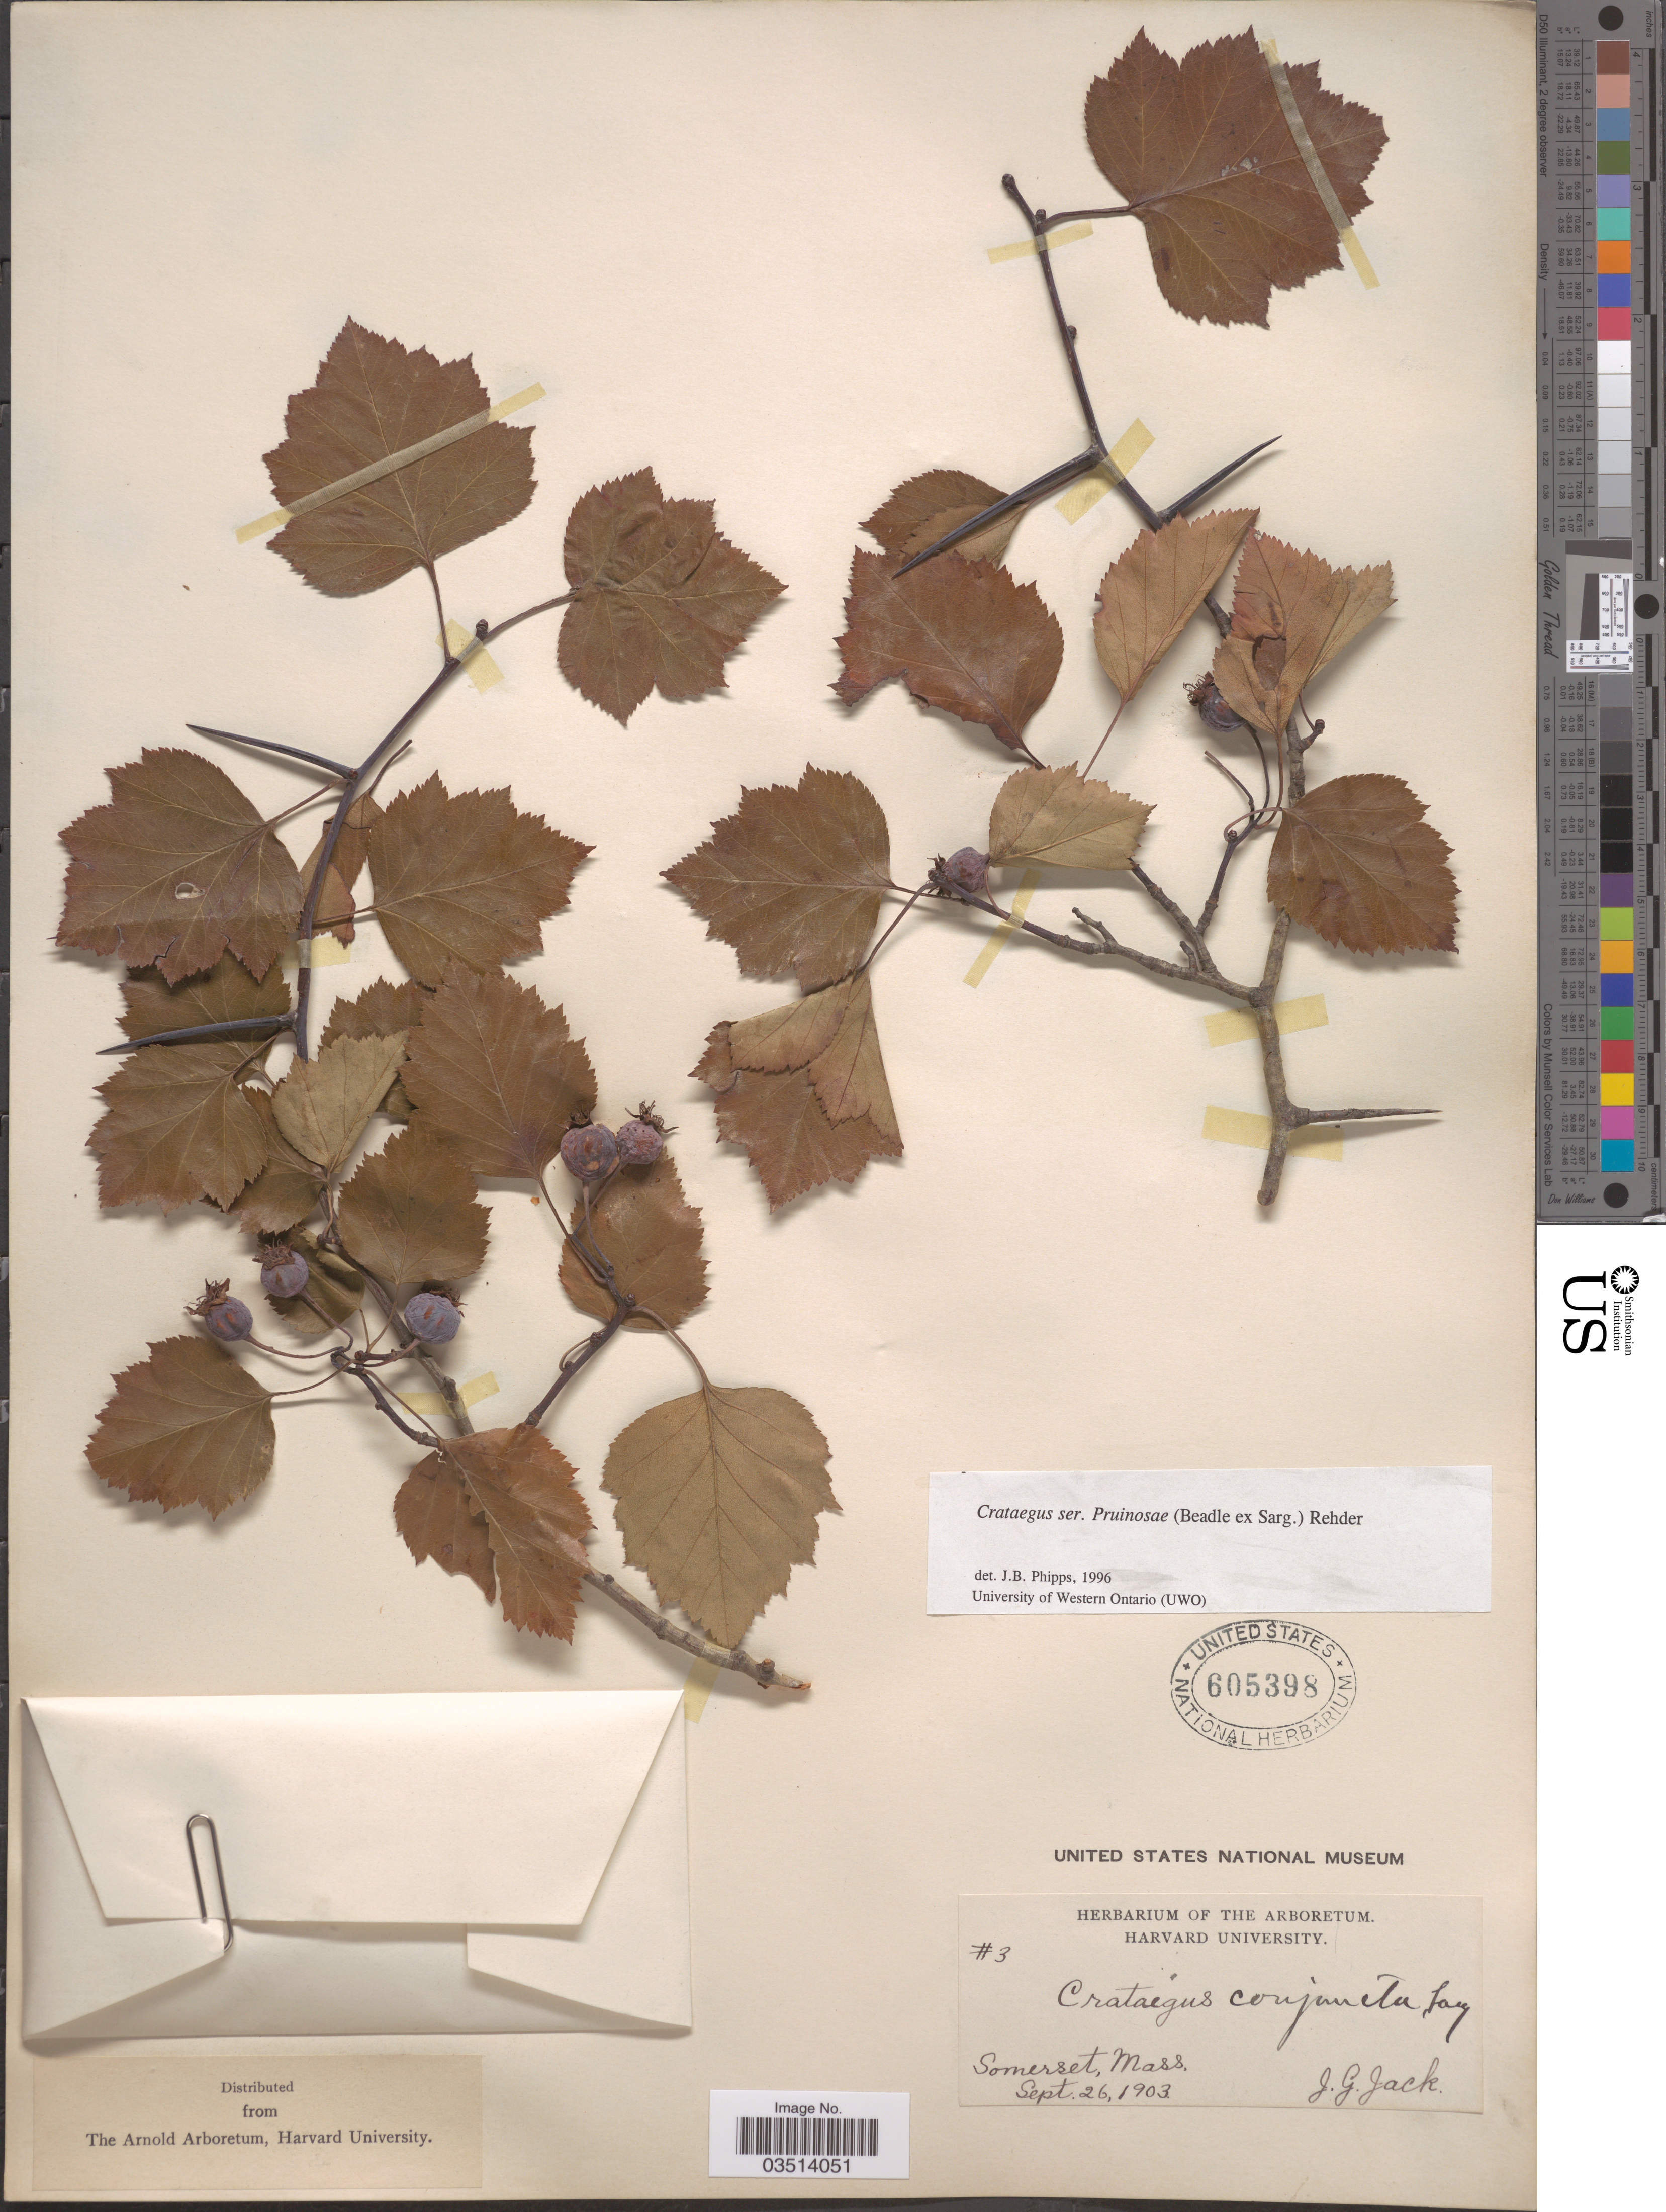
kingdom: Plantae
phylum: Tracheophyta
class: Magnoliopsida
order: Rosales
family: Rosaceae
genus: Crataegus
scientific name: Crataegus conjuncta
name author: Sarg.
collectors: J. G. Jack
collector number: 3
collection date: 1903-09-26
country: United States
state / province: Massachusetts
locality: Somerset.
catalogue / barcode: US 605398